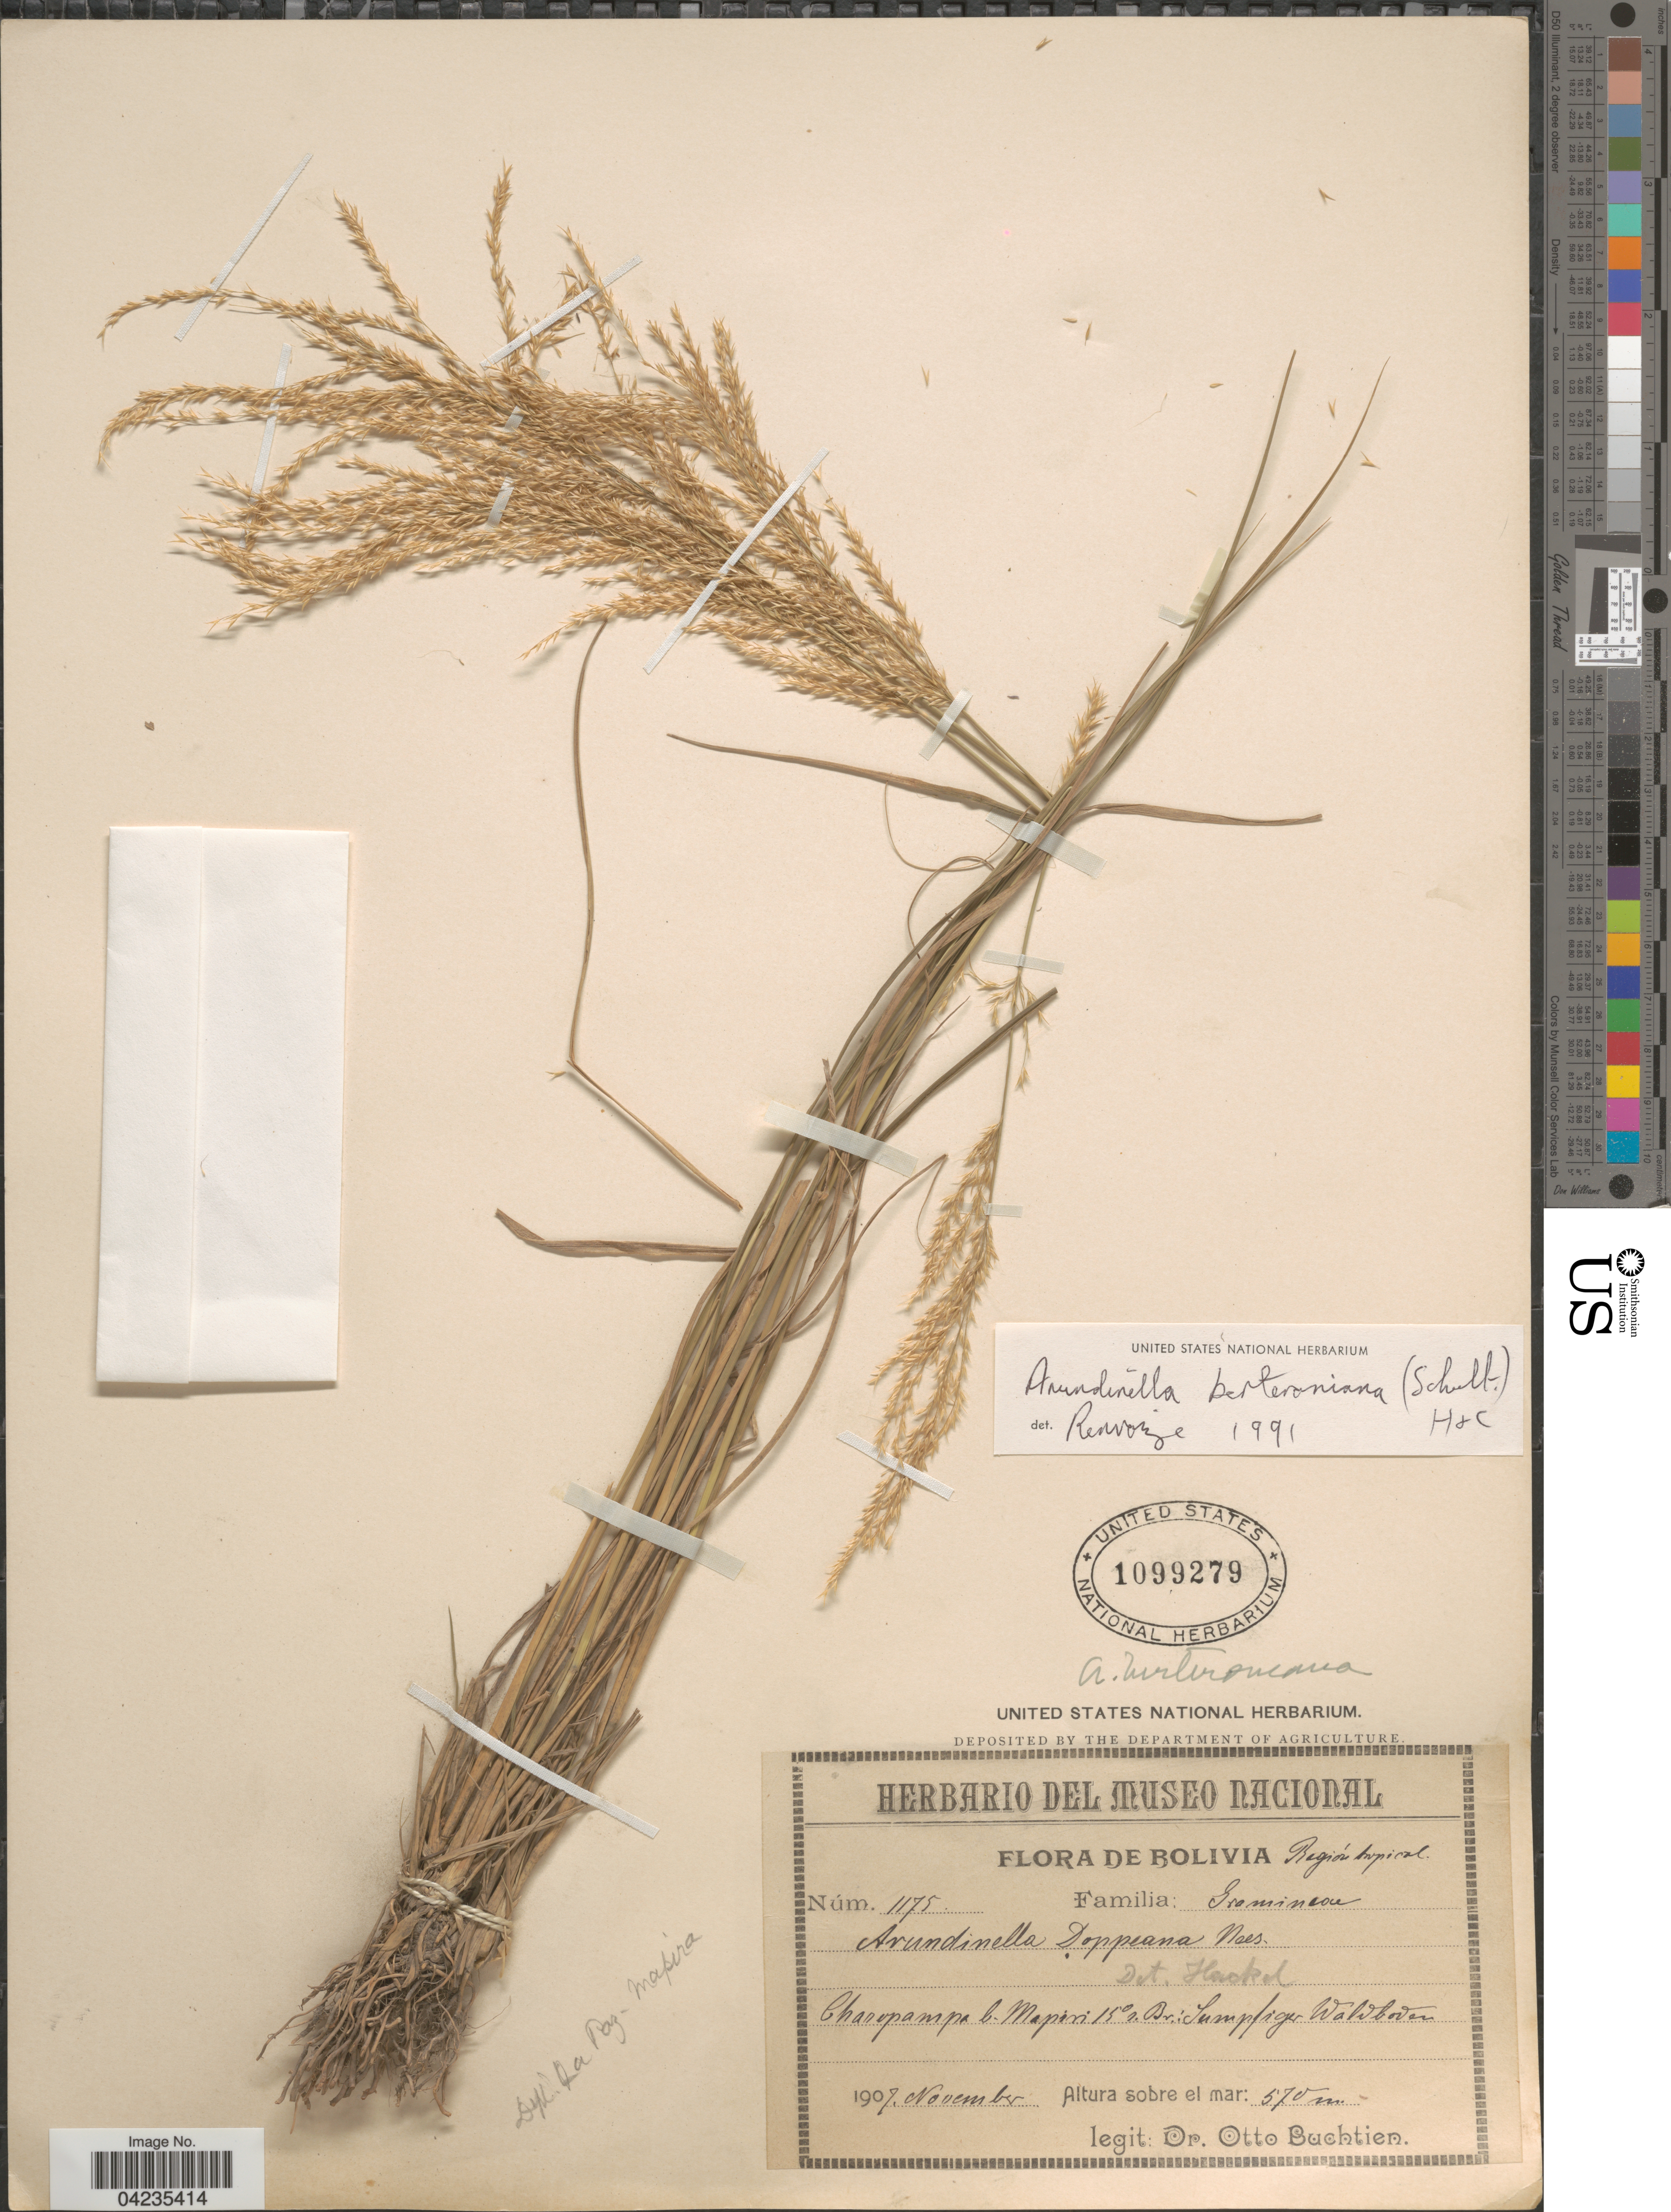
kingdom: Plantae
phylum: Tracheophyta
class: Liliopsida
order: Poales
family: Poaceae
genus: Arundinella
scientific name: Arundinella berteroniana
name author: (Schult.) Hitchc. & Chase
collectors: O. Buchtien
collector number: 1175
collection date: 1907-11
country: Bolivia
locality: Región tropical. Charopampa b. Mapiri 15° n. Br.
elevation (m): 570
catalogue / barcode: US 1099279